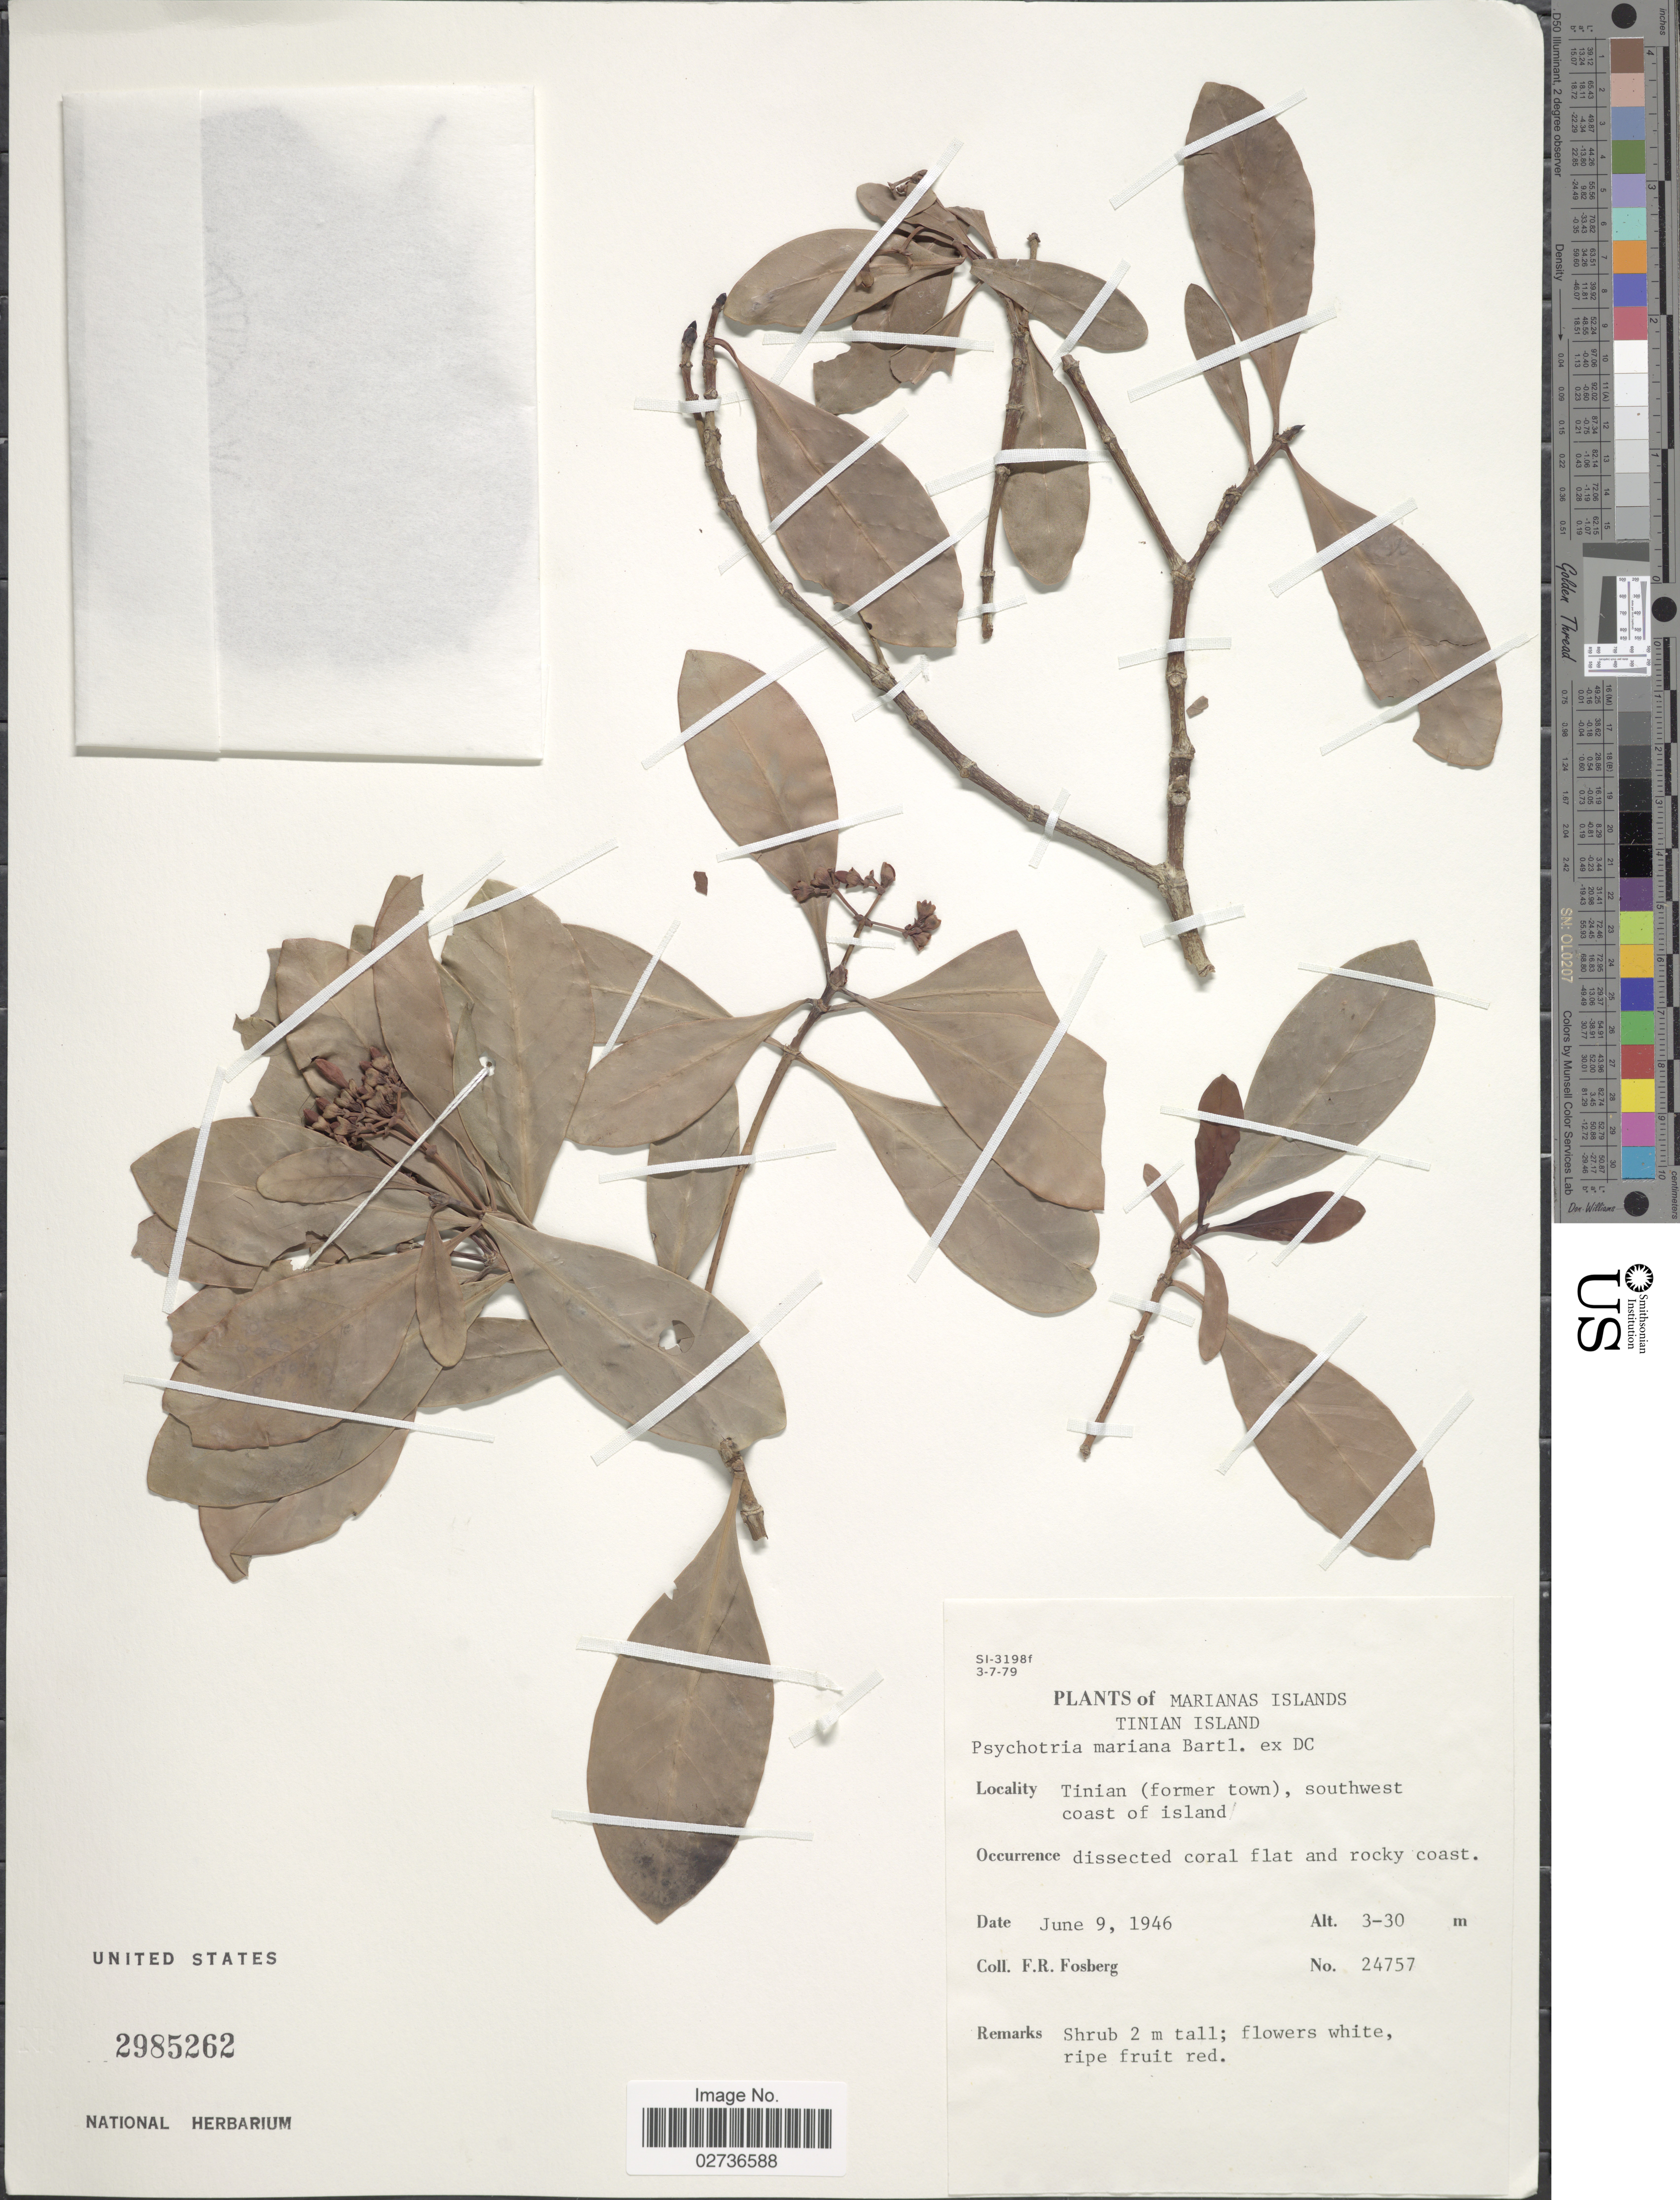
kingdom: Plantae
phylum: Tracheophyta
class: Magnoliopsida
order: Gentianales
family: Rubiaceae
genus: Psychotria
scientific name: Psychotria mariana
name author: Bartl. ex DC.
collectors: F. R. Fosberg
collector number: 24757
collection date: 1946-06-09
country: Northern Mariana Islands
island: Tinian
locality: Tinian Island, Tinian (former town) southwest coast of island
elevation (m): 3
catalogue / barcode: US 2985262